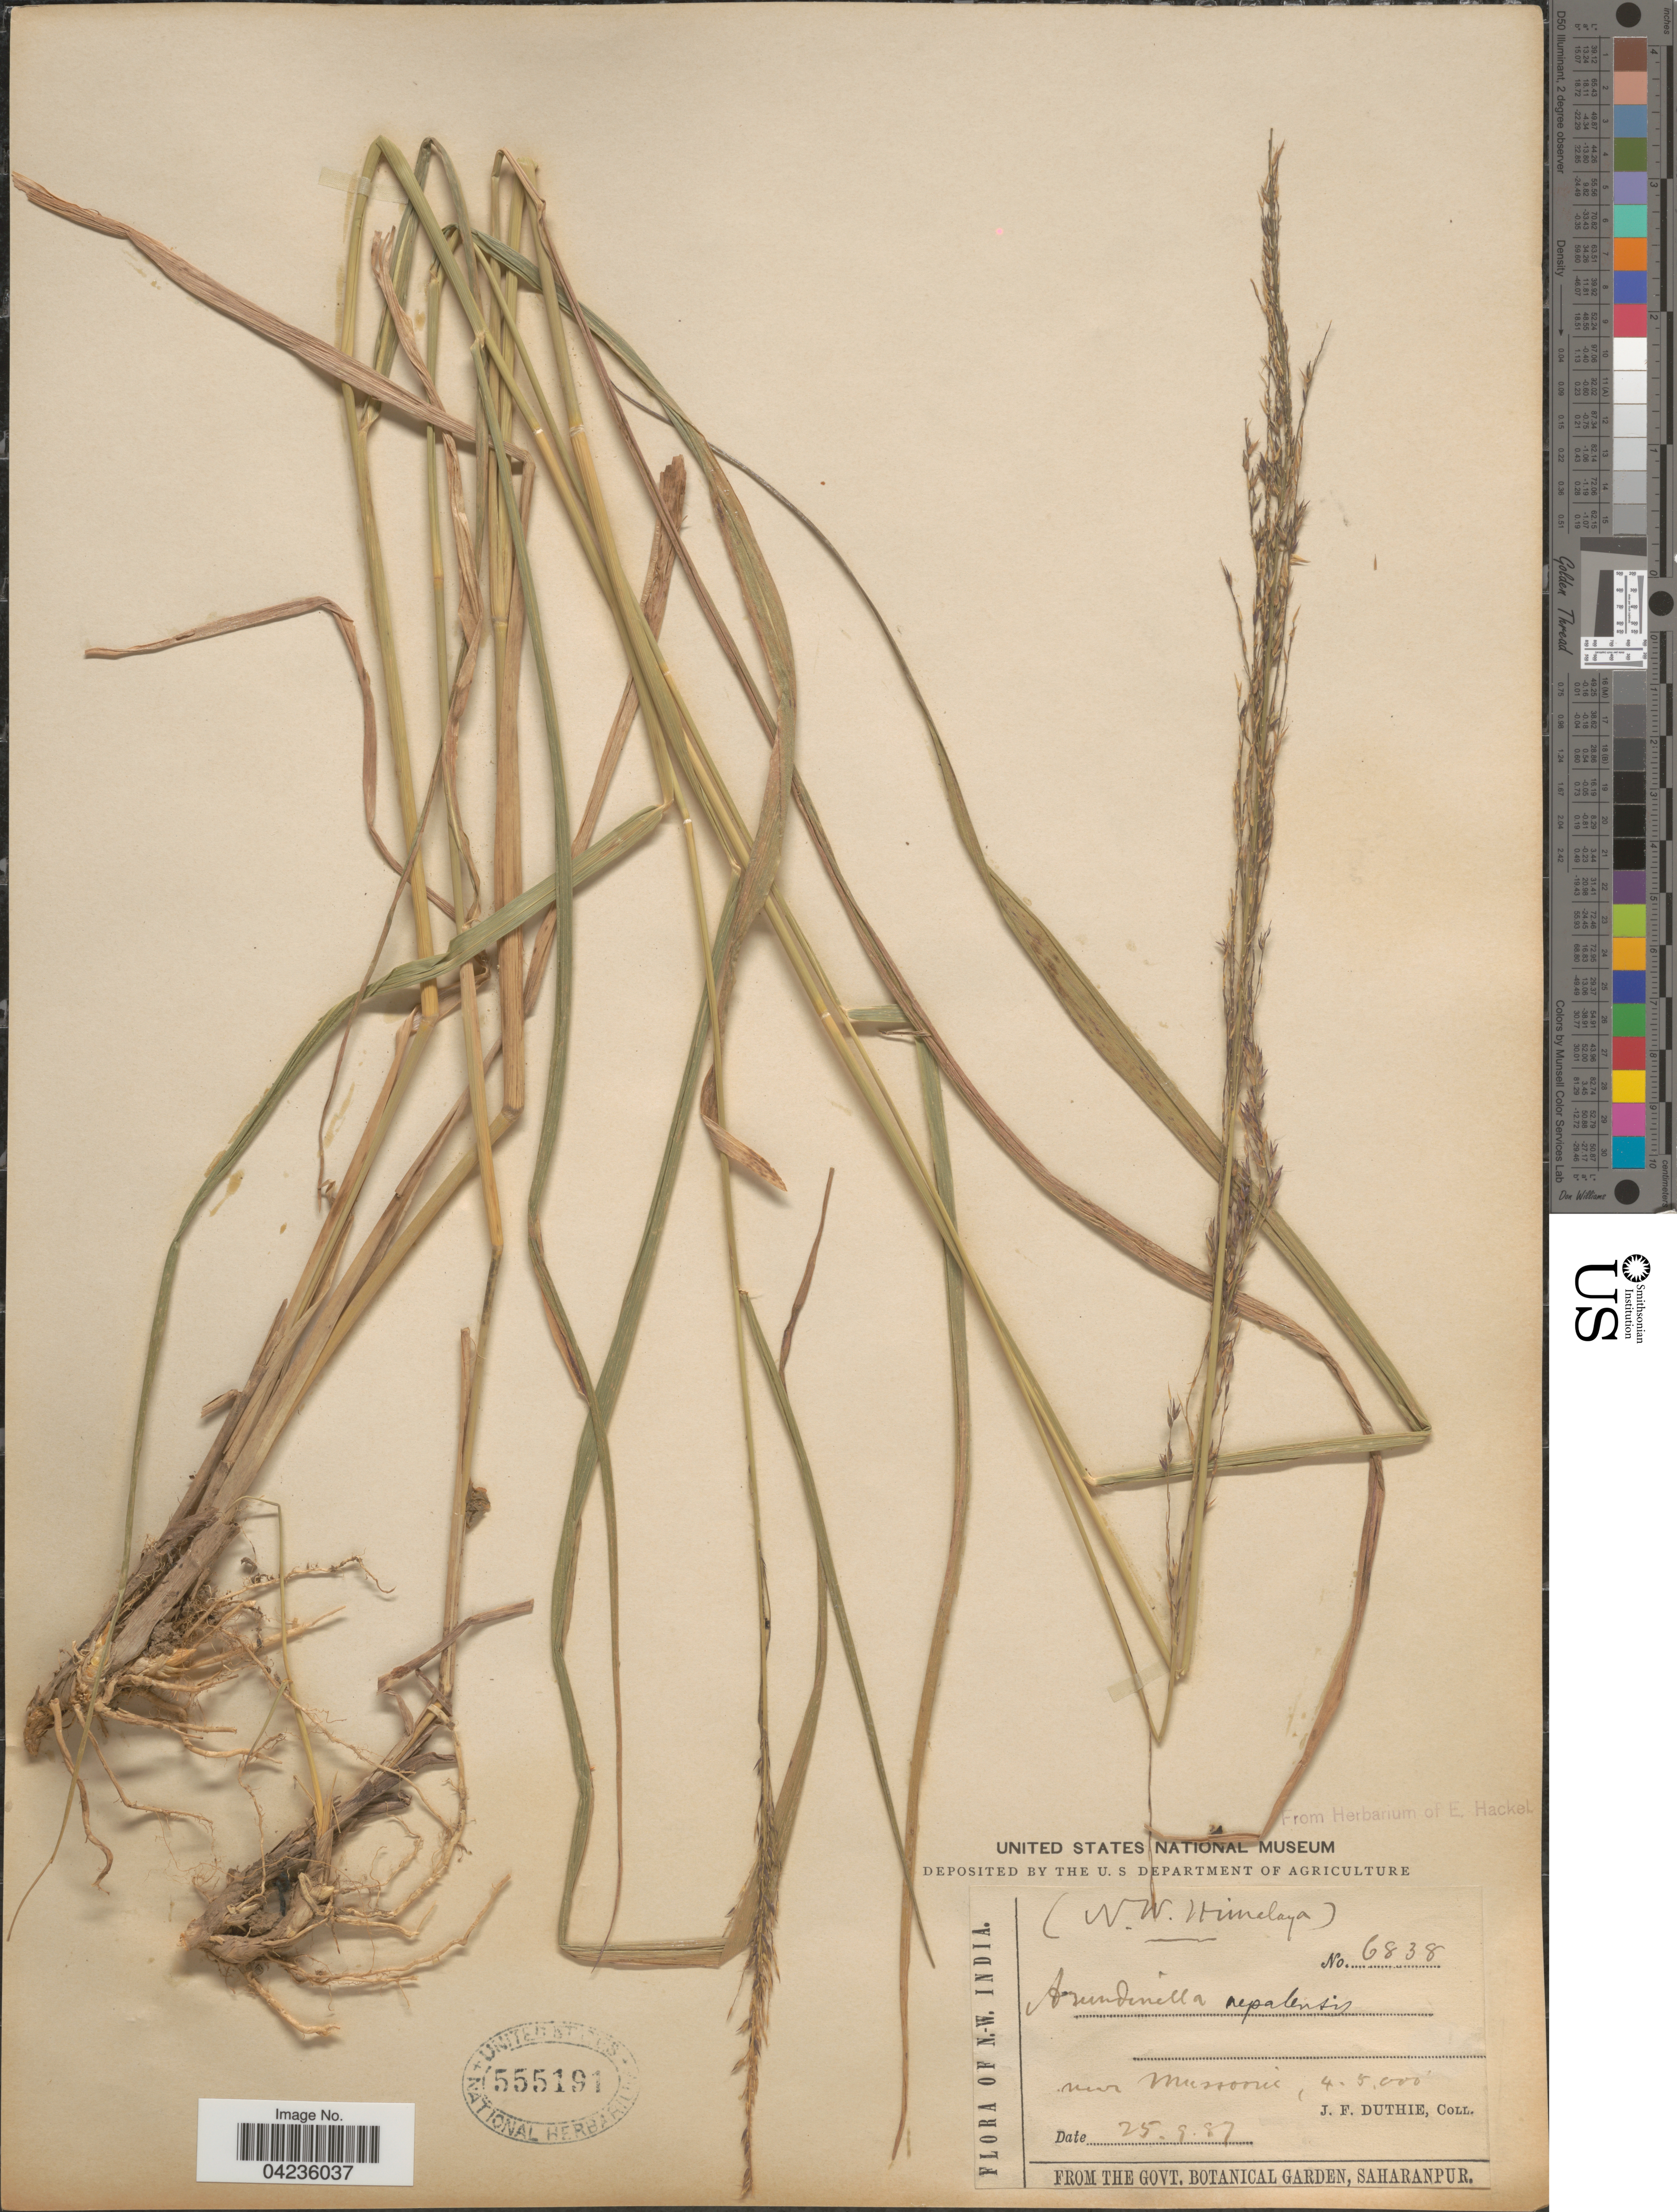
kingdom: Plantae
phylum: Tracheophyta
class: Liliopsida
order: Poales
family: Poaceae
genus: Arundinella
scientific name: Arundinella nepalensis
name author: Trin.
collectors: J. F. Duthie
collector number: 6838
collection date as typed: Transcribed d/m/y: 25/8/87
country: India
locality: N.-W. India. (N.W. Himalaya). Near Mussoorie.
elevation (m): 1219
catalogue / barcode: US 555191